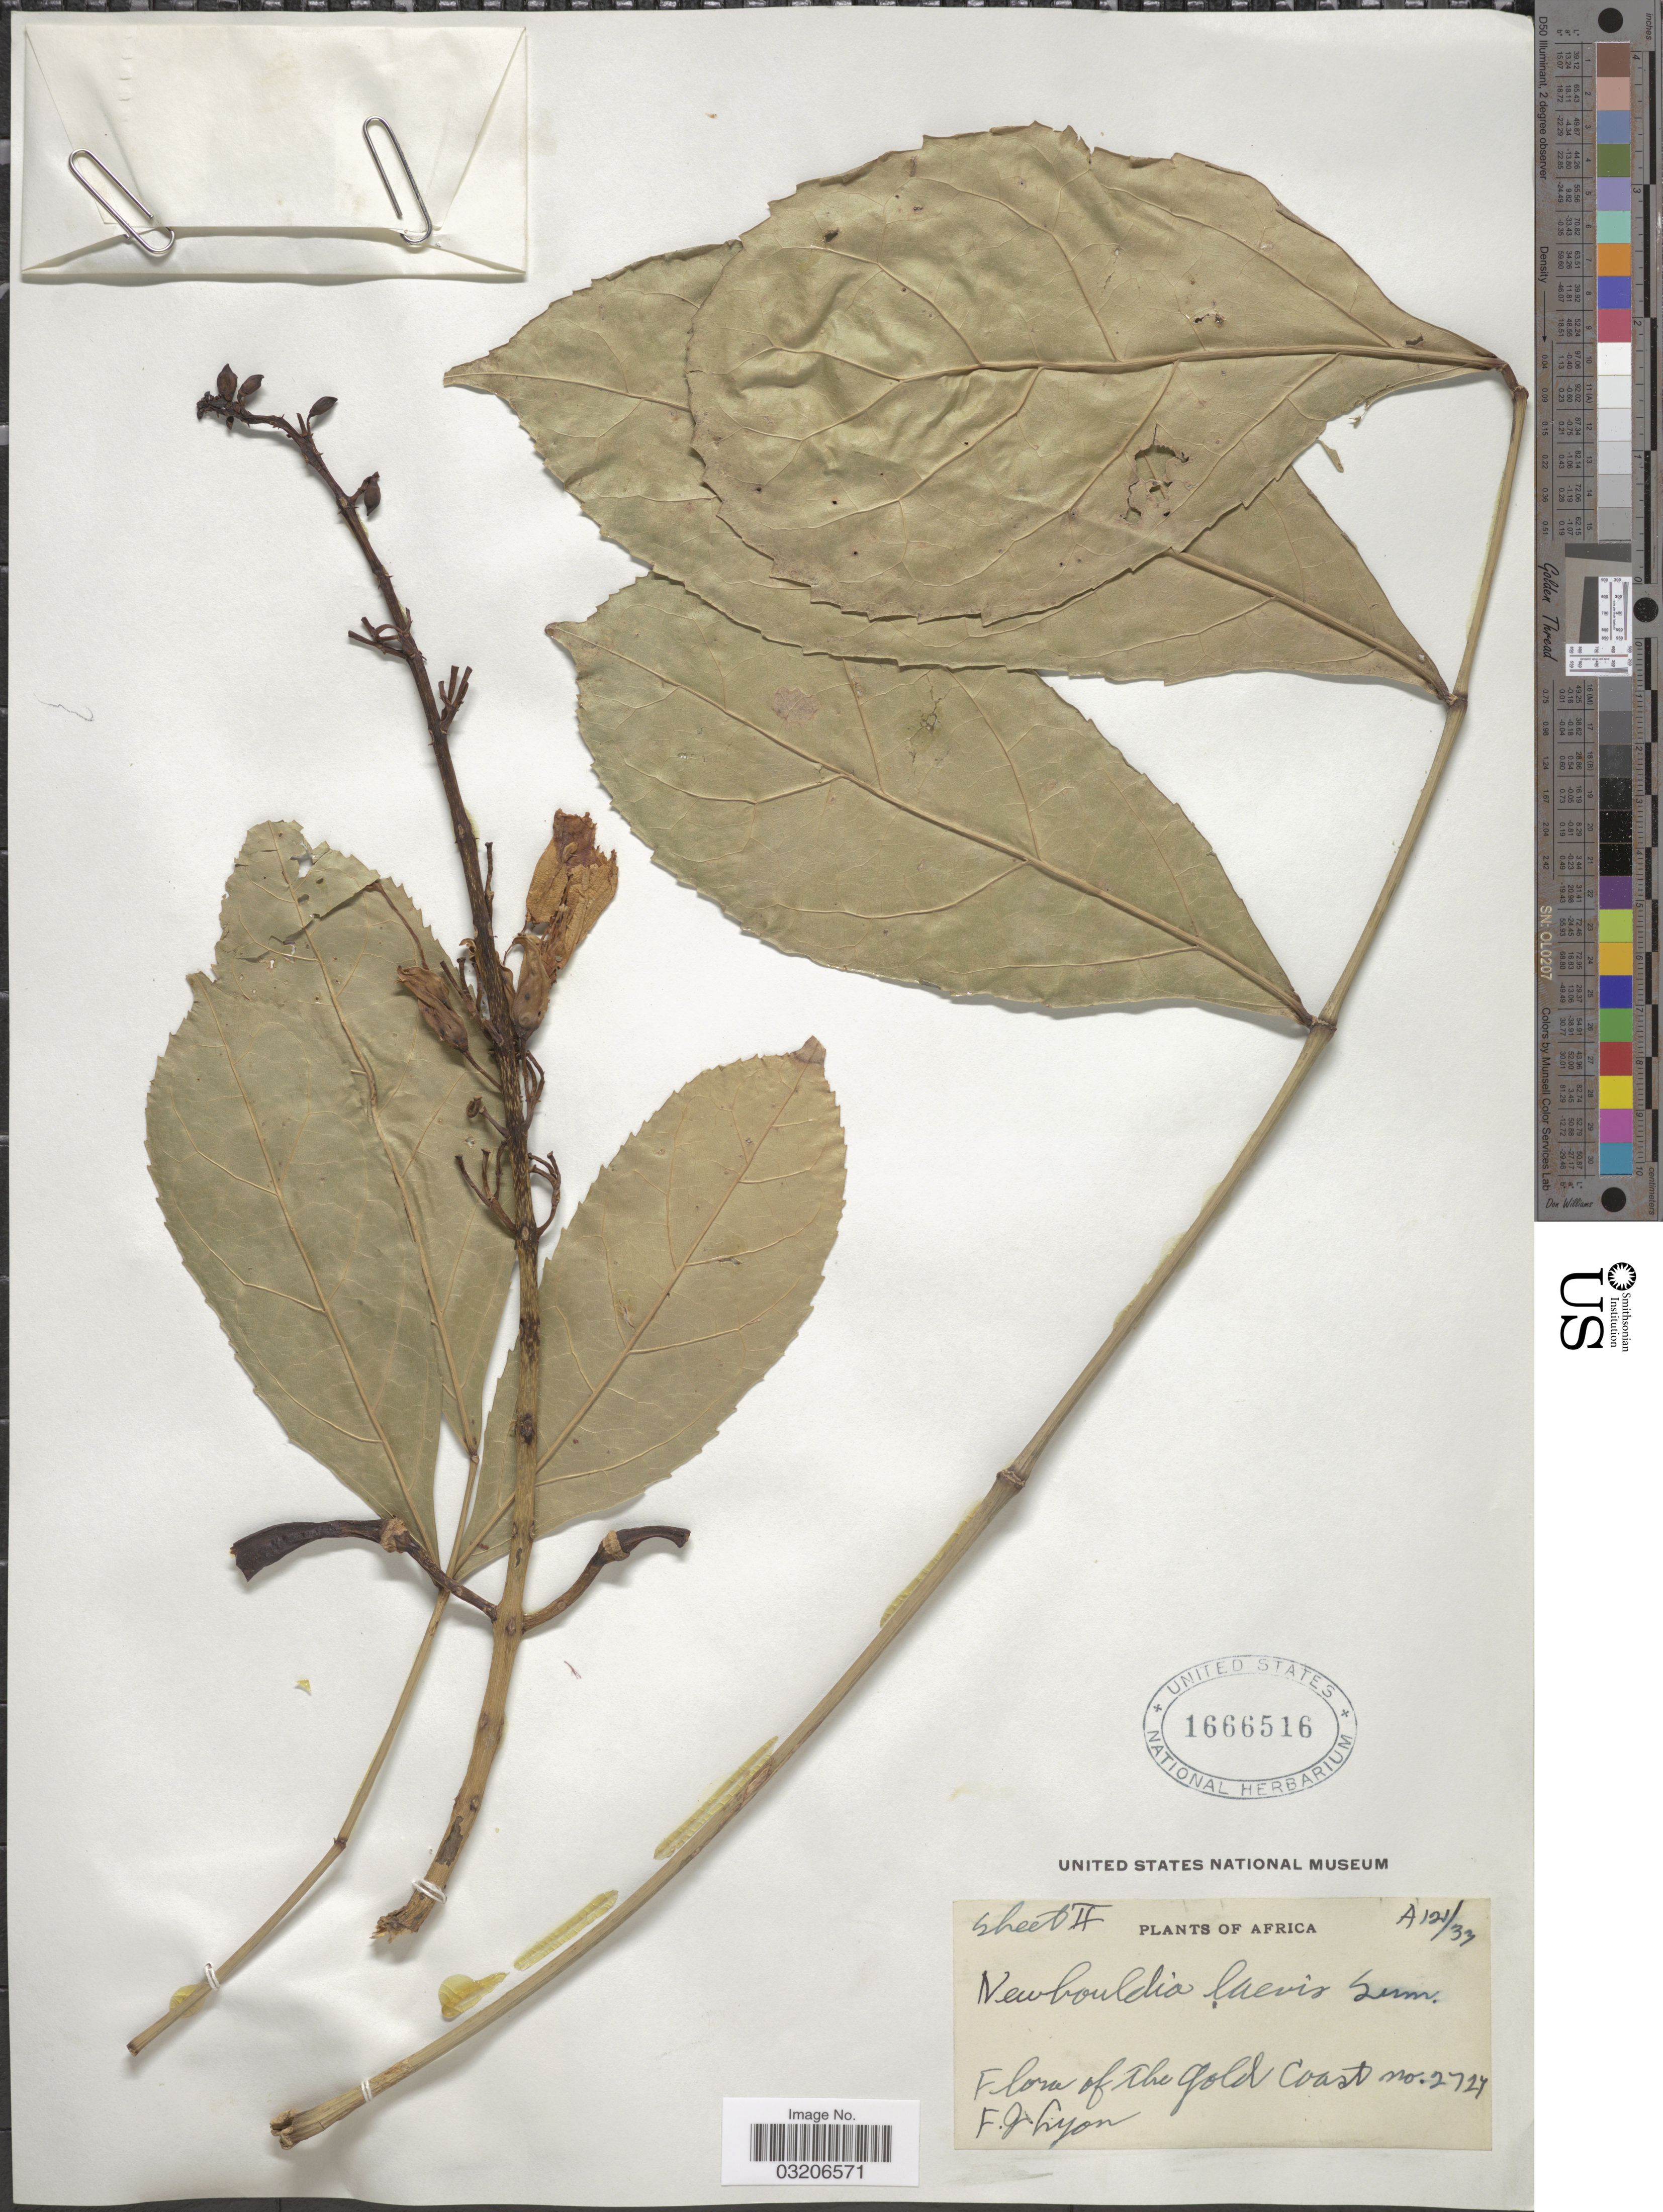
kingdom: Plantae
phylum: Tracheophyta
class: Magnoliopsida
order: Lamiales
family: Bignoniaceae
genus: Newbouldia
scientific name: Newbouldia laevis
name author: (P. Beauv.) Seem. ex Bureau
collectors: F. Lyon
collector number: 2727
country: Ghana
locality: Gold Coast.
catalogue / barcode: US 1666516